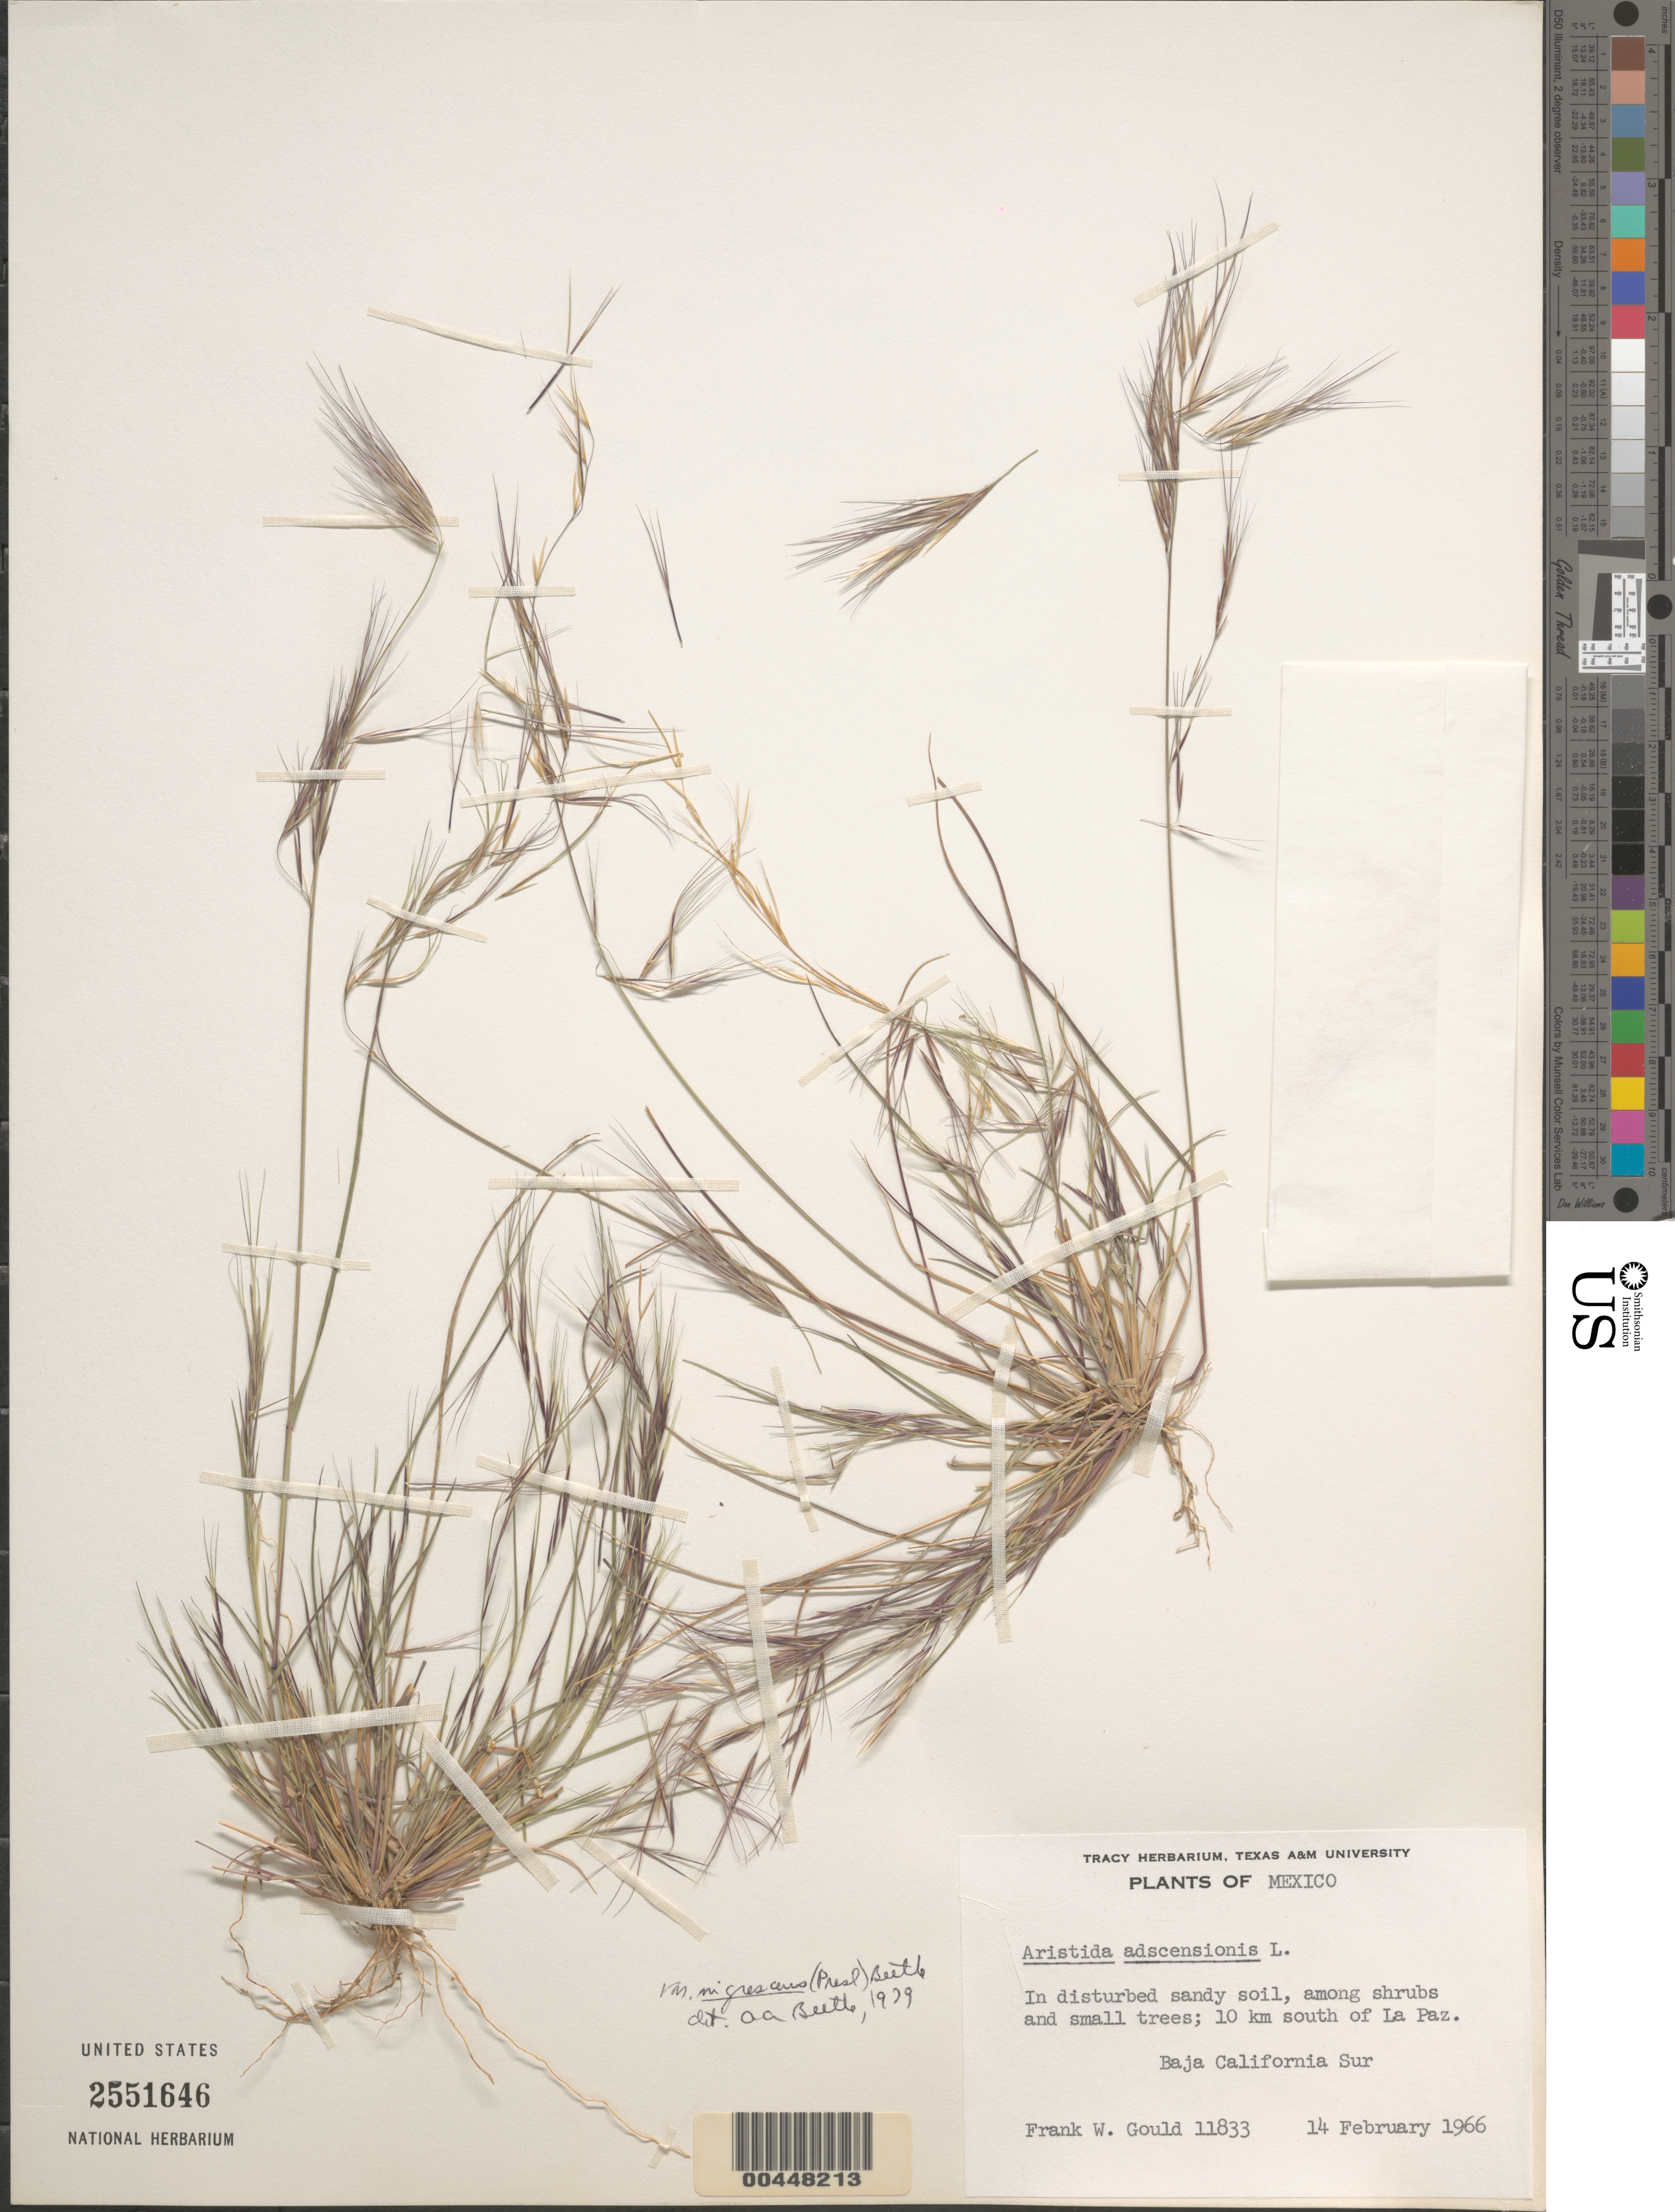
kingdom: Plantae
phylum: Tracheophyta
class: Liliopsida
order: Poales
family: Poaceae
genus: Aristida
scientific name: Aristida adscensionis var. nigrescens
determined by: Beetle, O. A.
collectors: F. W. Gould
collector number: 11833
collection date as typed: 14 Feb 1966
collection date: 1966-02-14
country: Mexico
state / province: Baja California Sur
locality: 10 km S of La Paz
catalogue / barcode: US 2551646